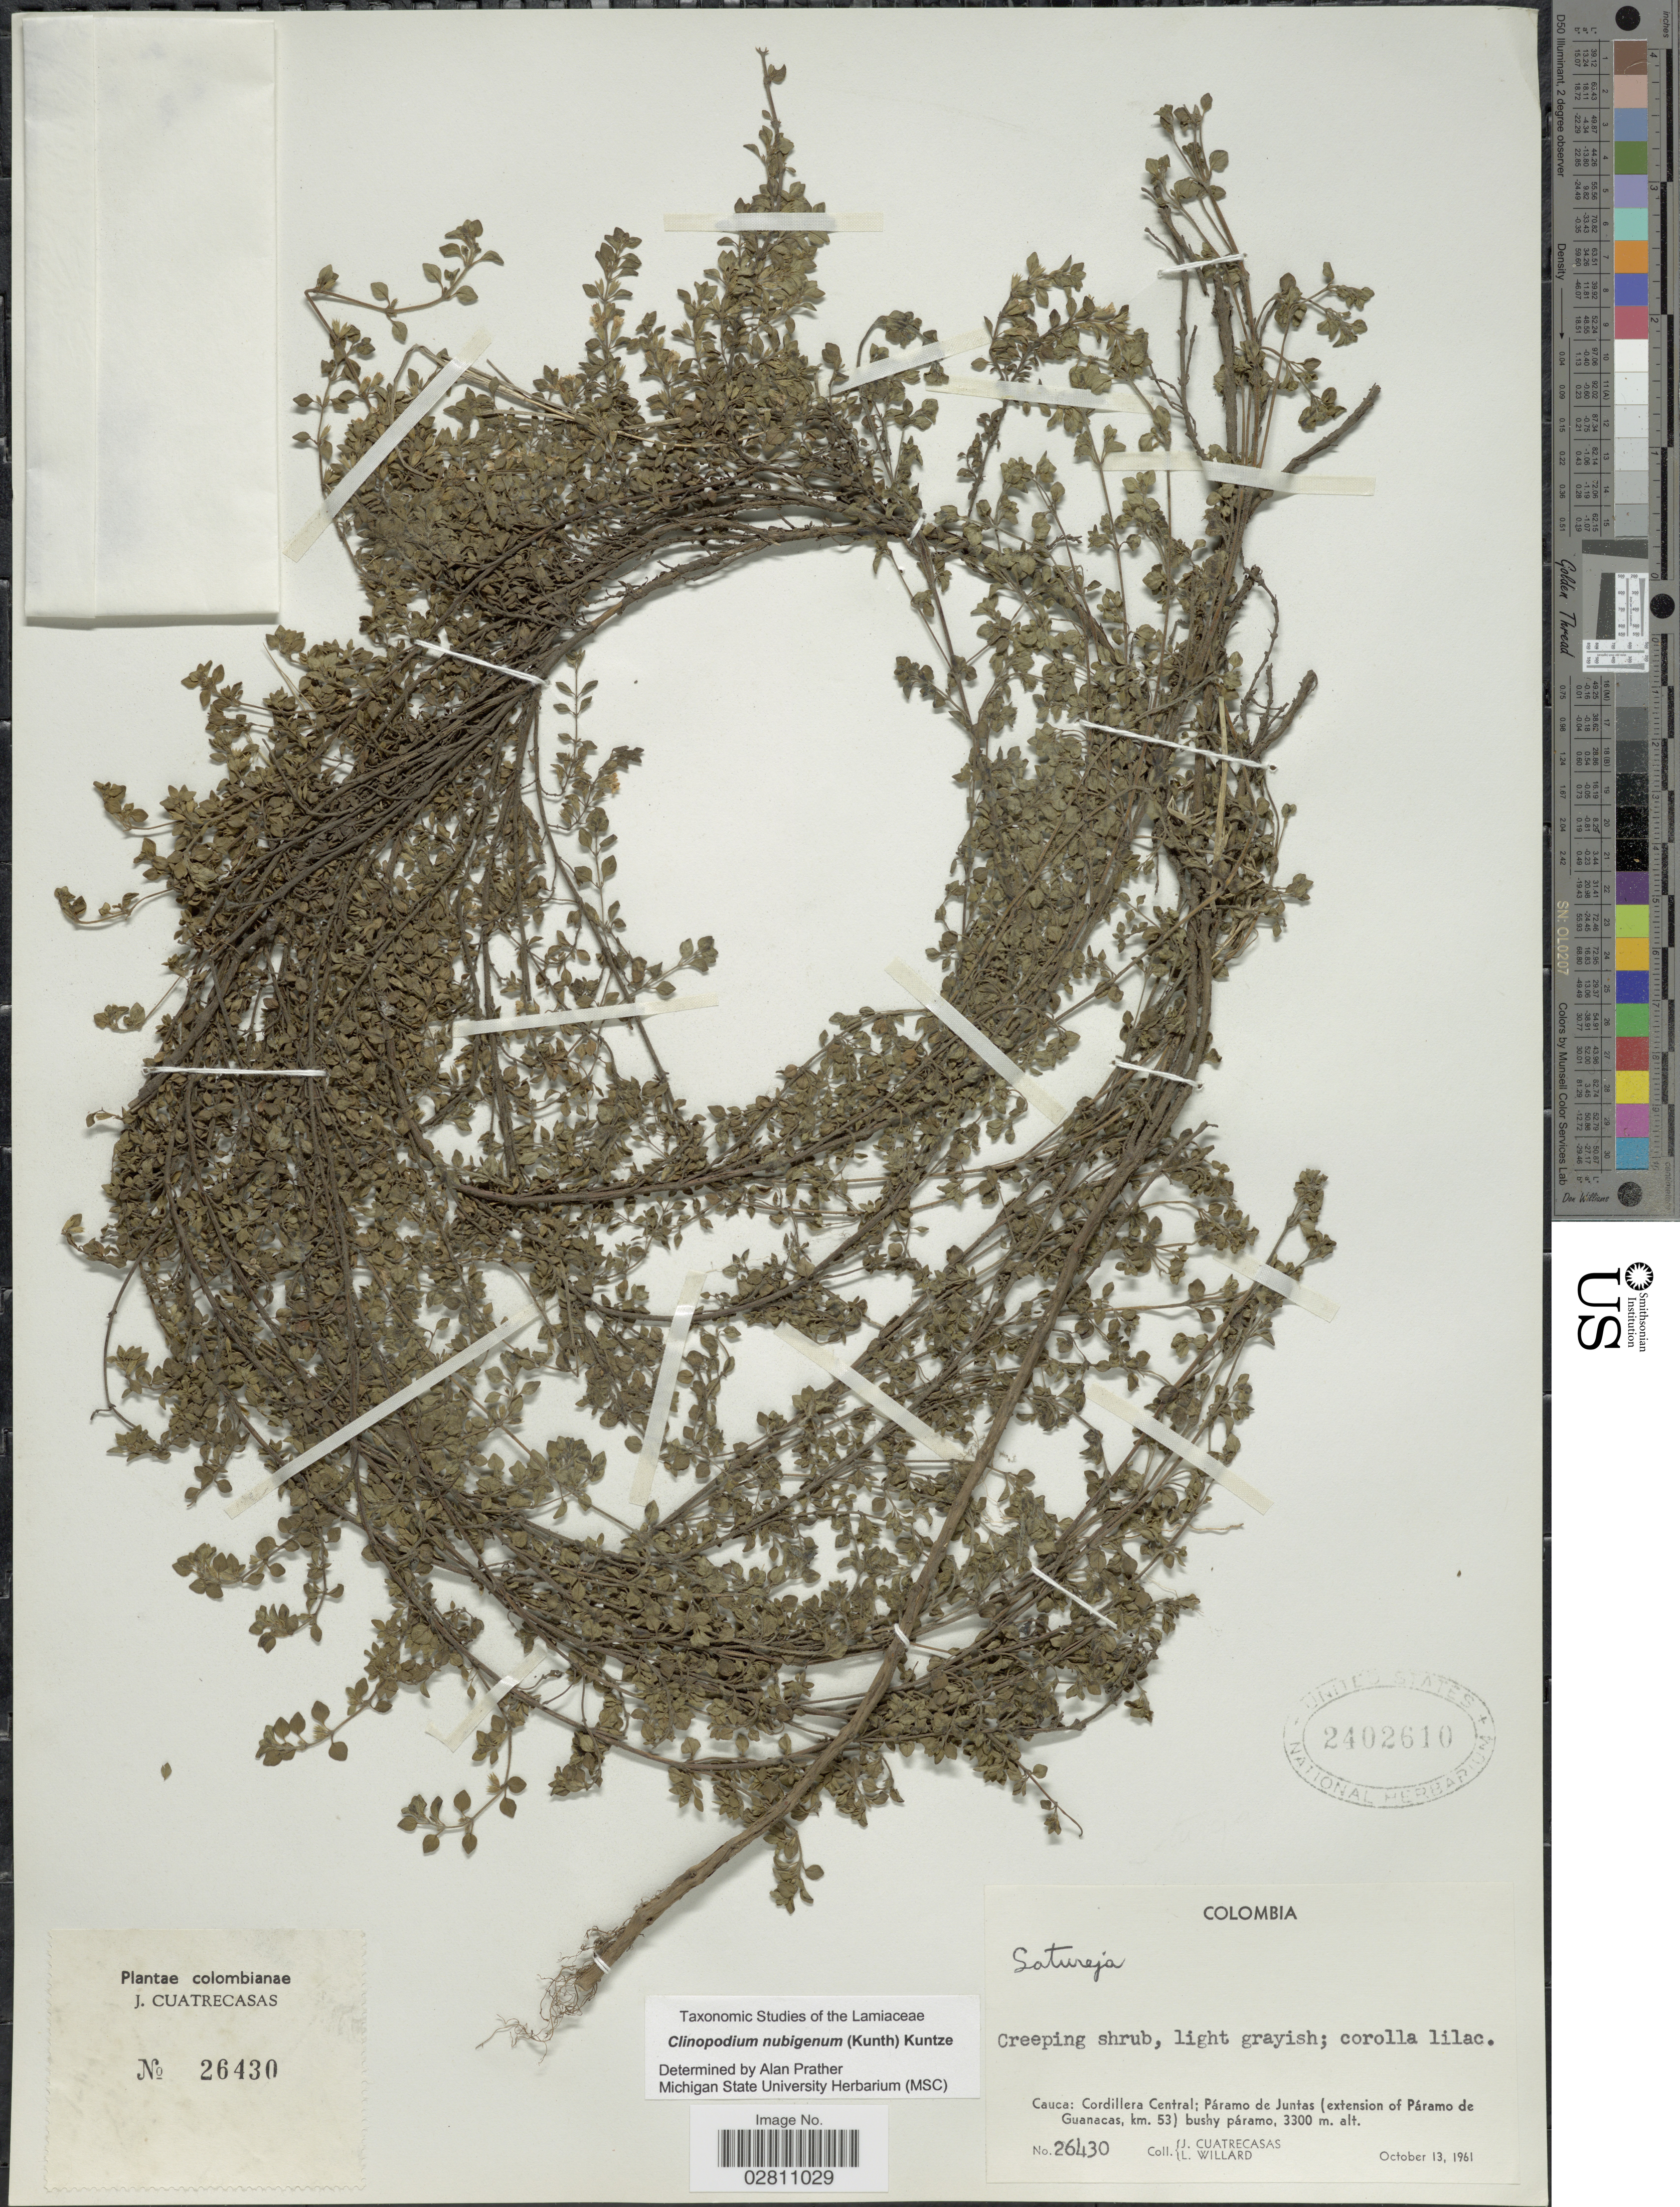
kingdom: Plantae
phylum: Tracheophyta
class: Magnoliopsida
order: Lamiales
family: Lamiaceae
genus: Clinopodium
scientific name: Clinopodium nubigenum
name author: (Kunth) Kuntze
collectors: J. Cuatrecasas & L. Willard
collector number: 26430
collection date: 1961-10-13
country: Colombia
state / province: Cauca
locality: Cauca: Cordillera Central; Páramo de Juntas (extension of Páramo de Guanacas, km. 53).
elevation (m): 3300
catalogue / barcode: US 2402610